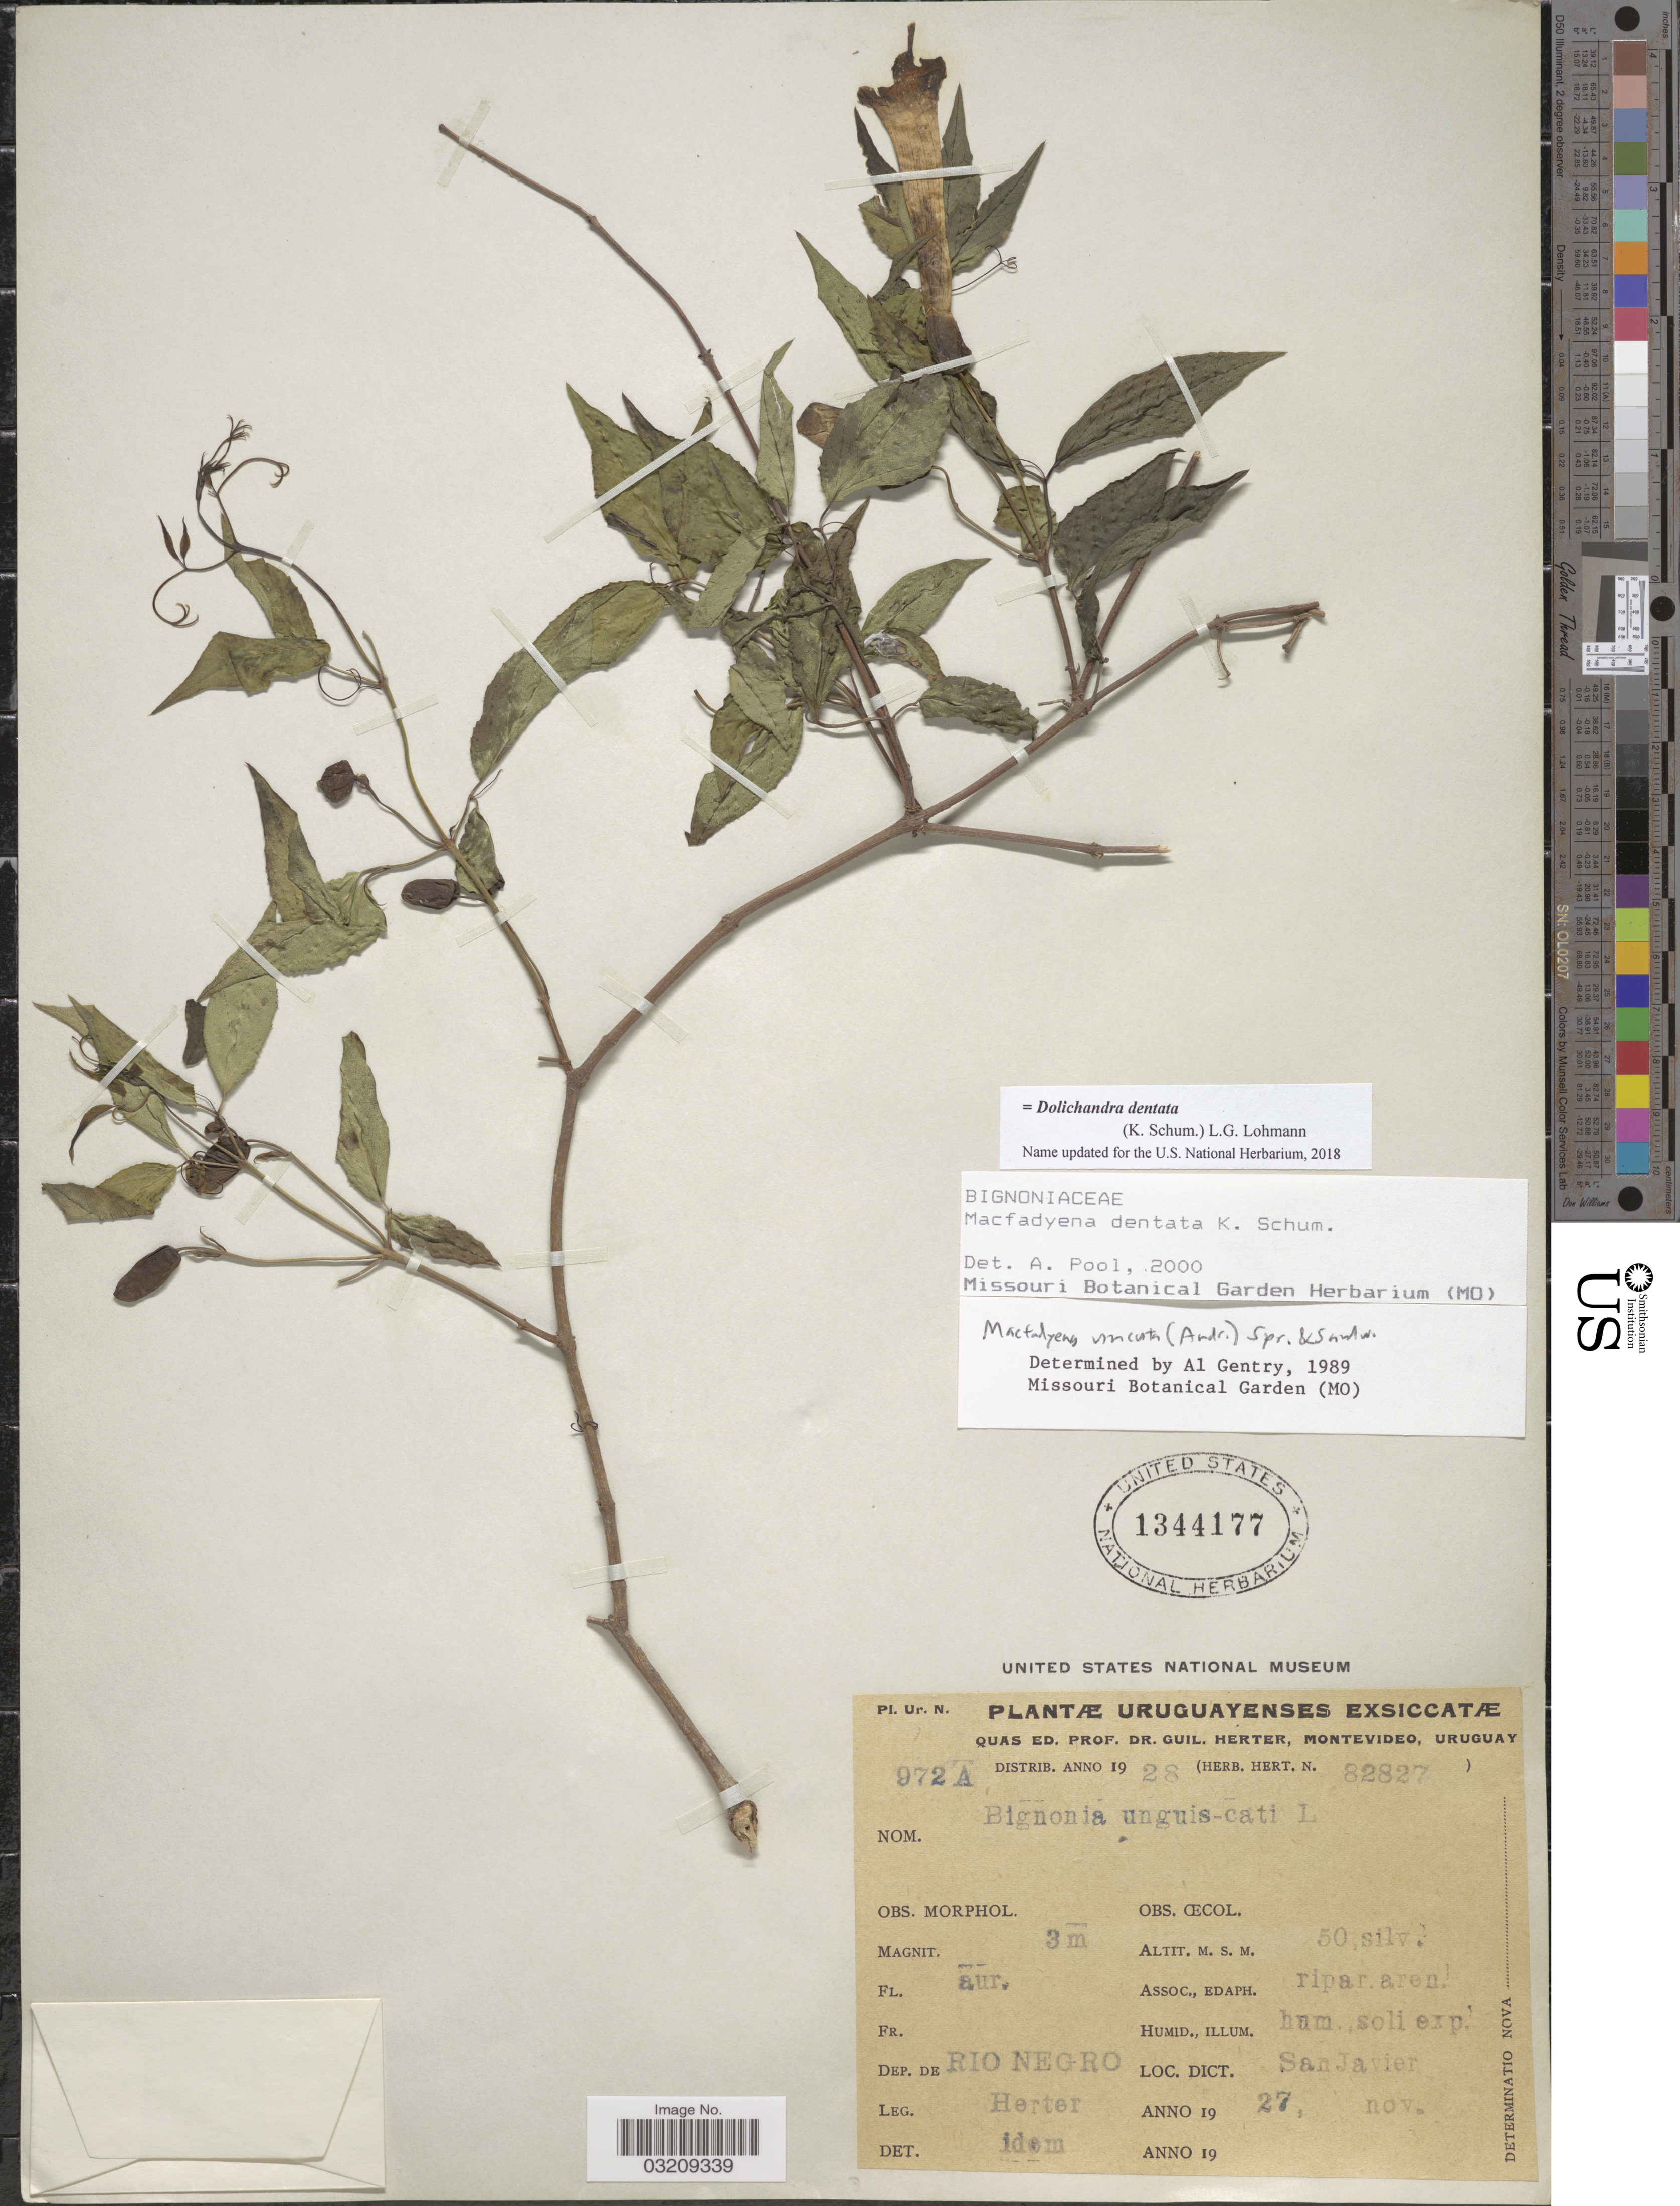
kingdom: Plantae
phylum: Tracheophyta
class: Magnoliopsida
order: Lamiales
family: Bignoniaceae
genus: Dolichandra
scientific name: Dolichandra dentata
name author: (K. Schum.) L.G. Lohmann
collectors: G. Herter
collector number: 972A/82827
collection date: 1927-11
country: Uruguay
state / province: Rio Negro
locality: Dep. de Rio Negro. San Javier.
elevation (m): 50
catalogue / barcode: US 1344177